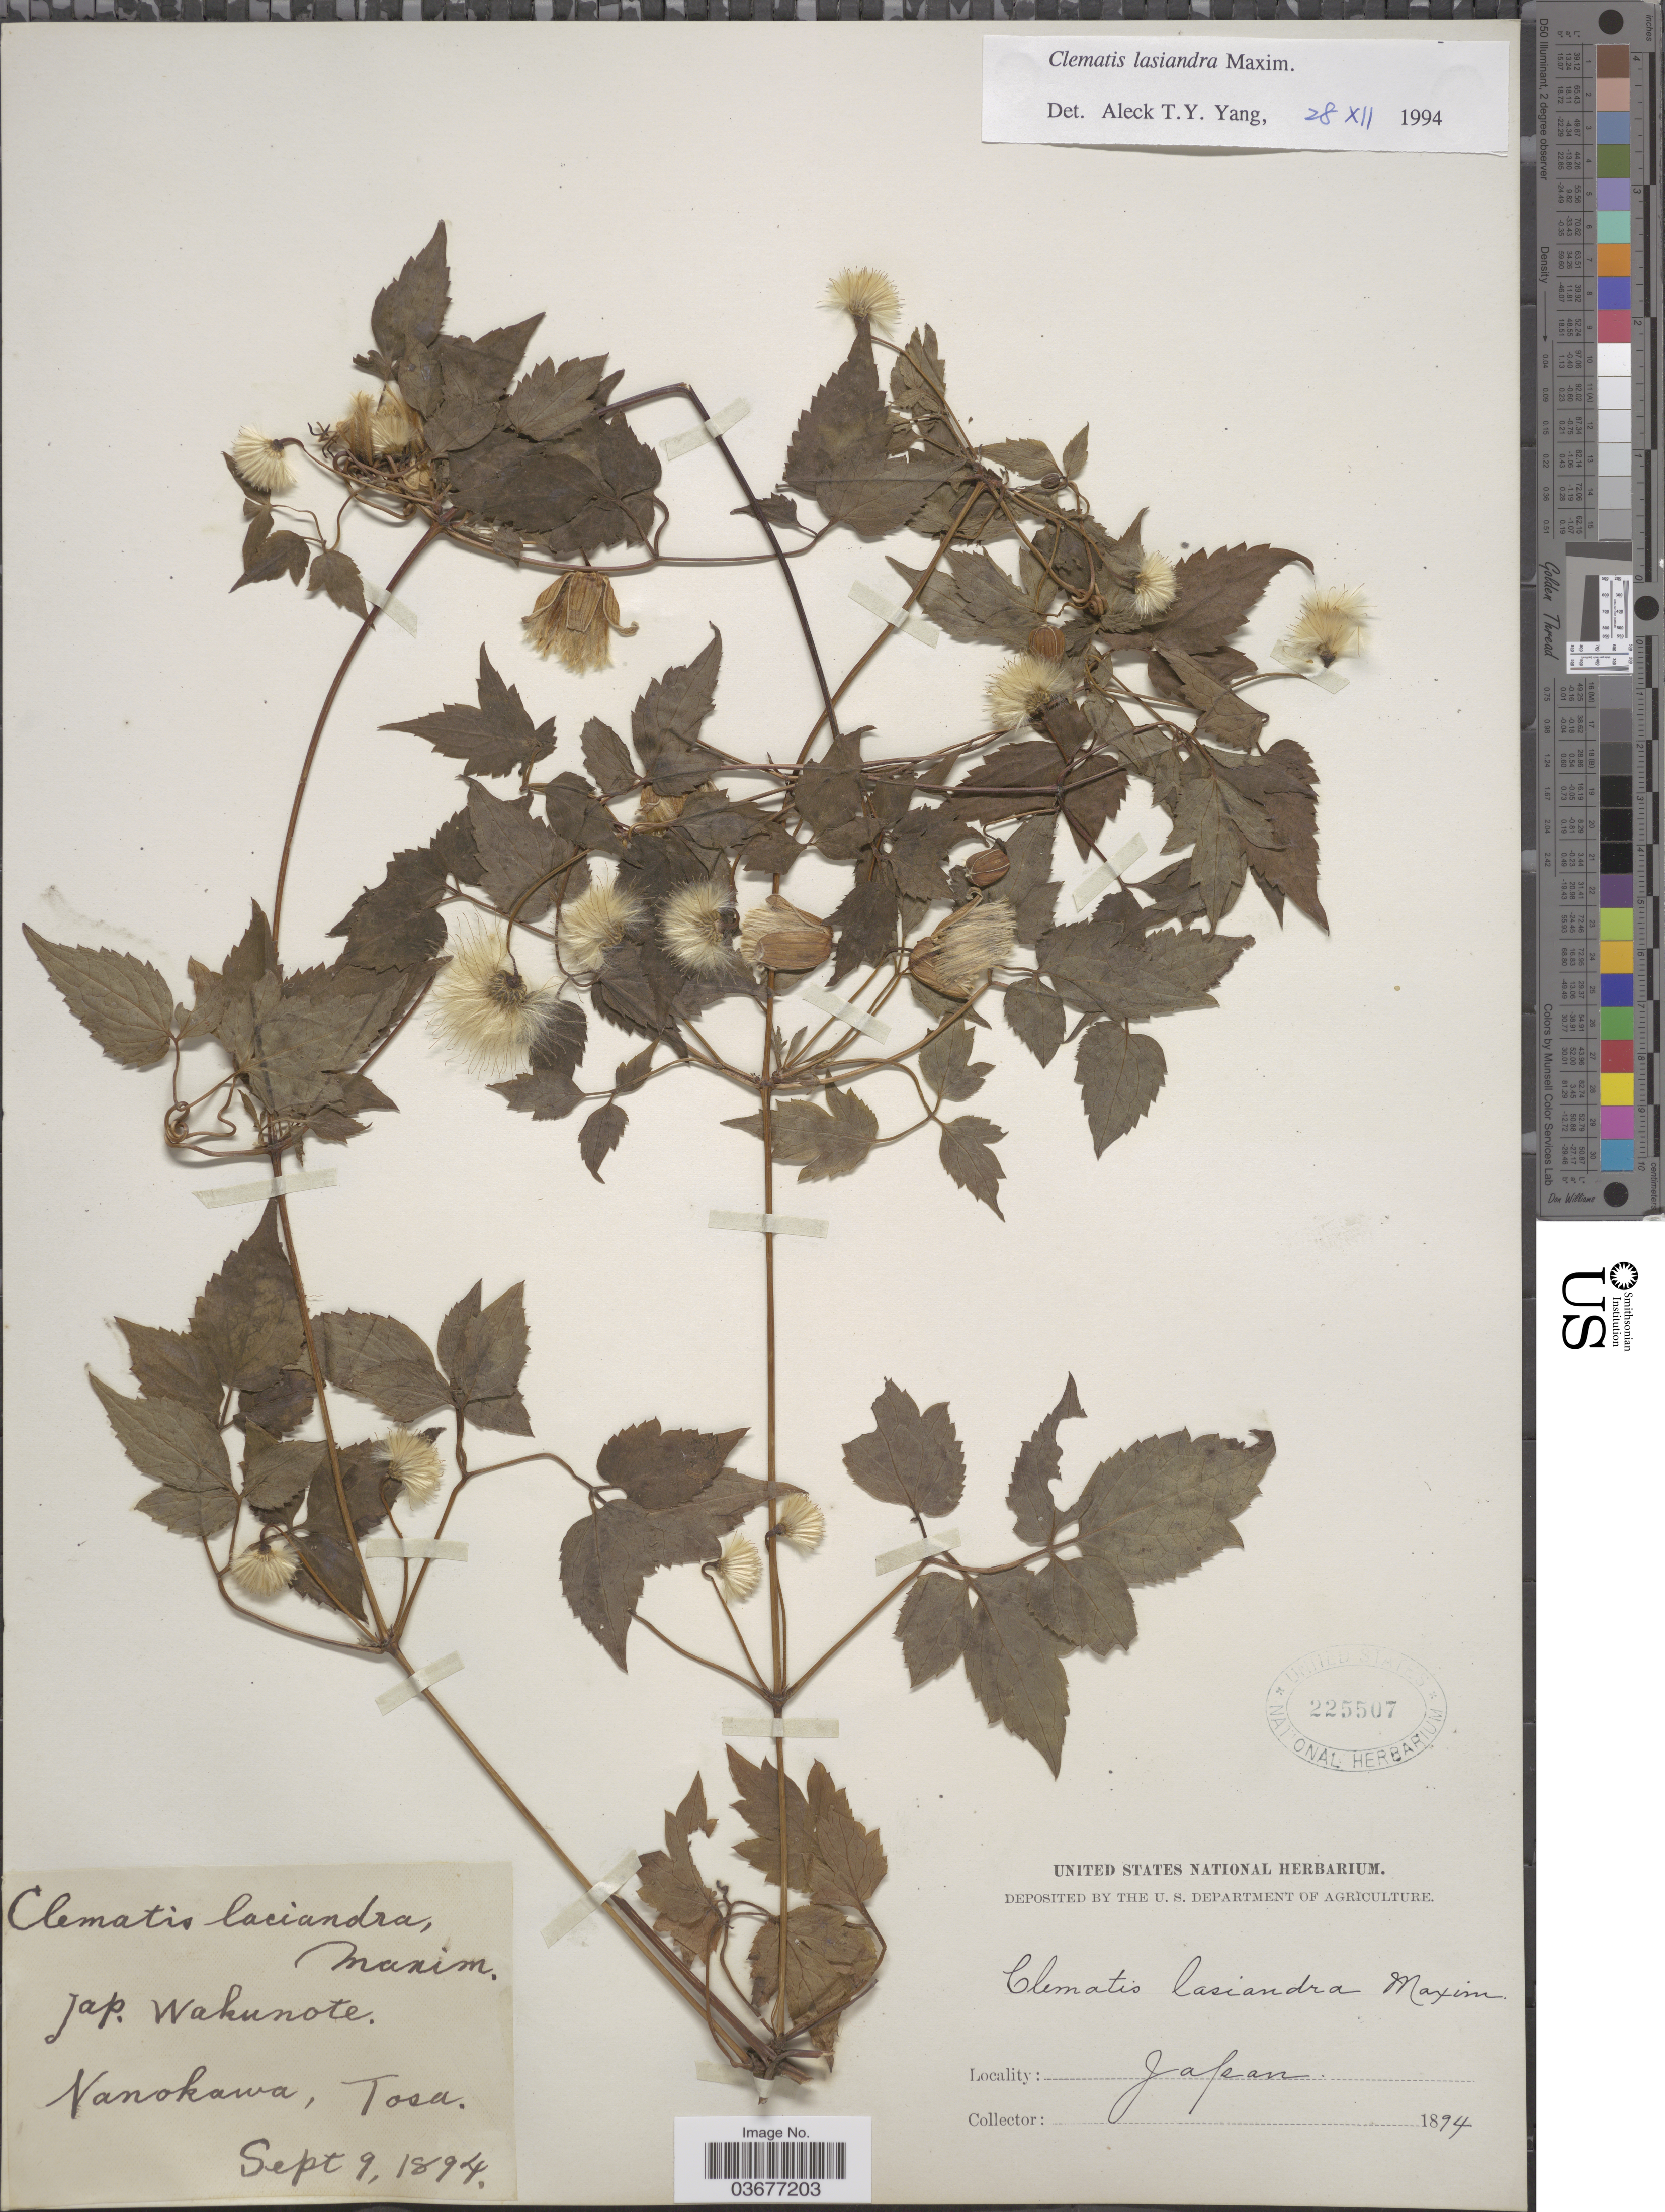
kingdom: Plantae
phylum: Tracheophyta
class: Magnoliopsida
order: Ranunculales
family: Ranunculaceae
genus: Clematis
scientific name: Clematis lasiandra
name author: Maxim.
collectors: T. Nanokawa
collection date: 1894-09-09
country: Japan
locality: Wakunote.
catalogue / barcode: US 225507